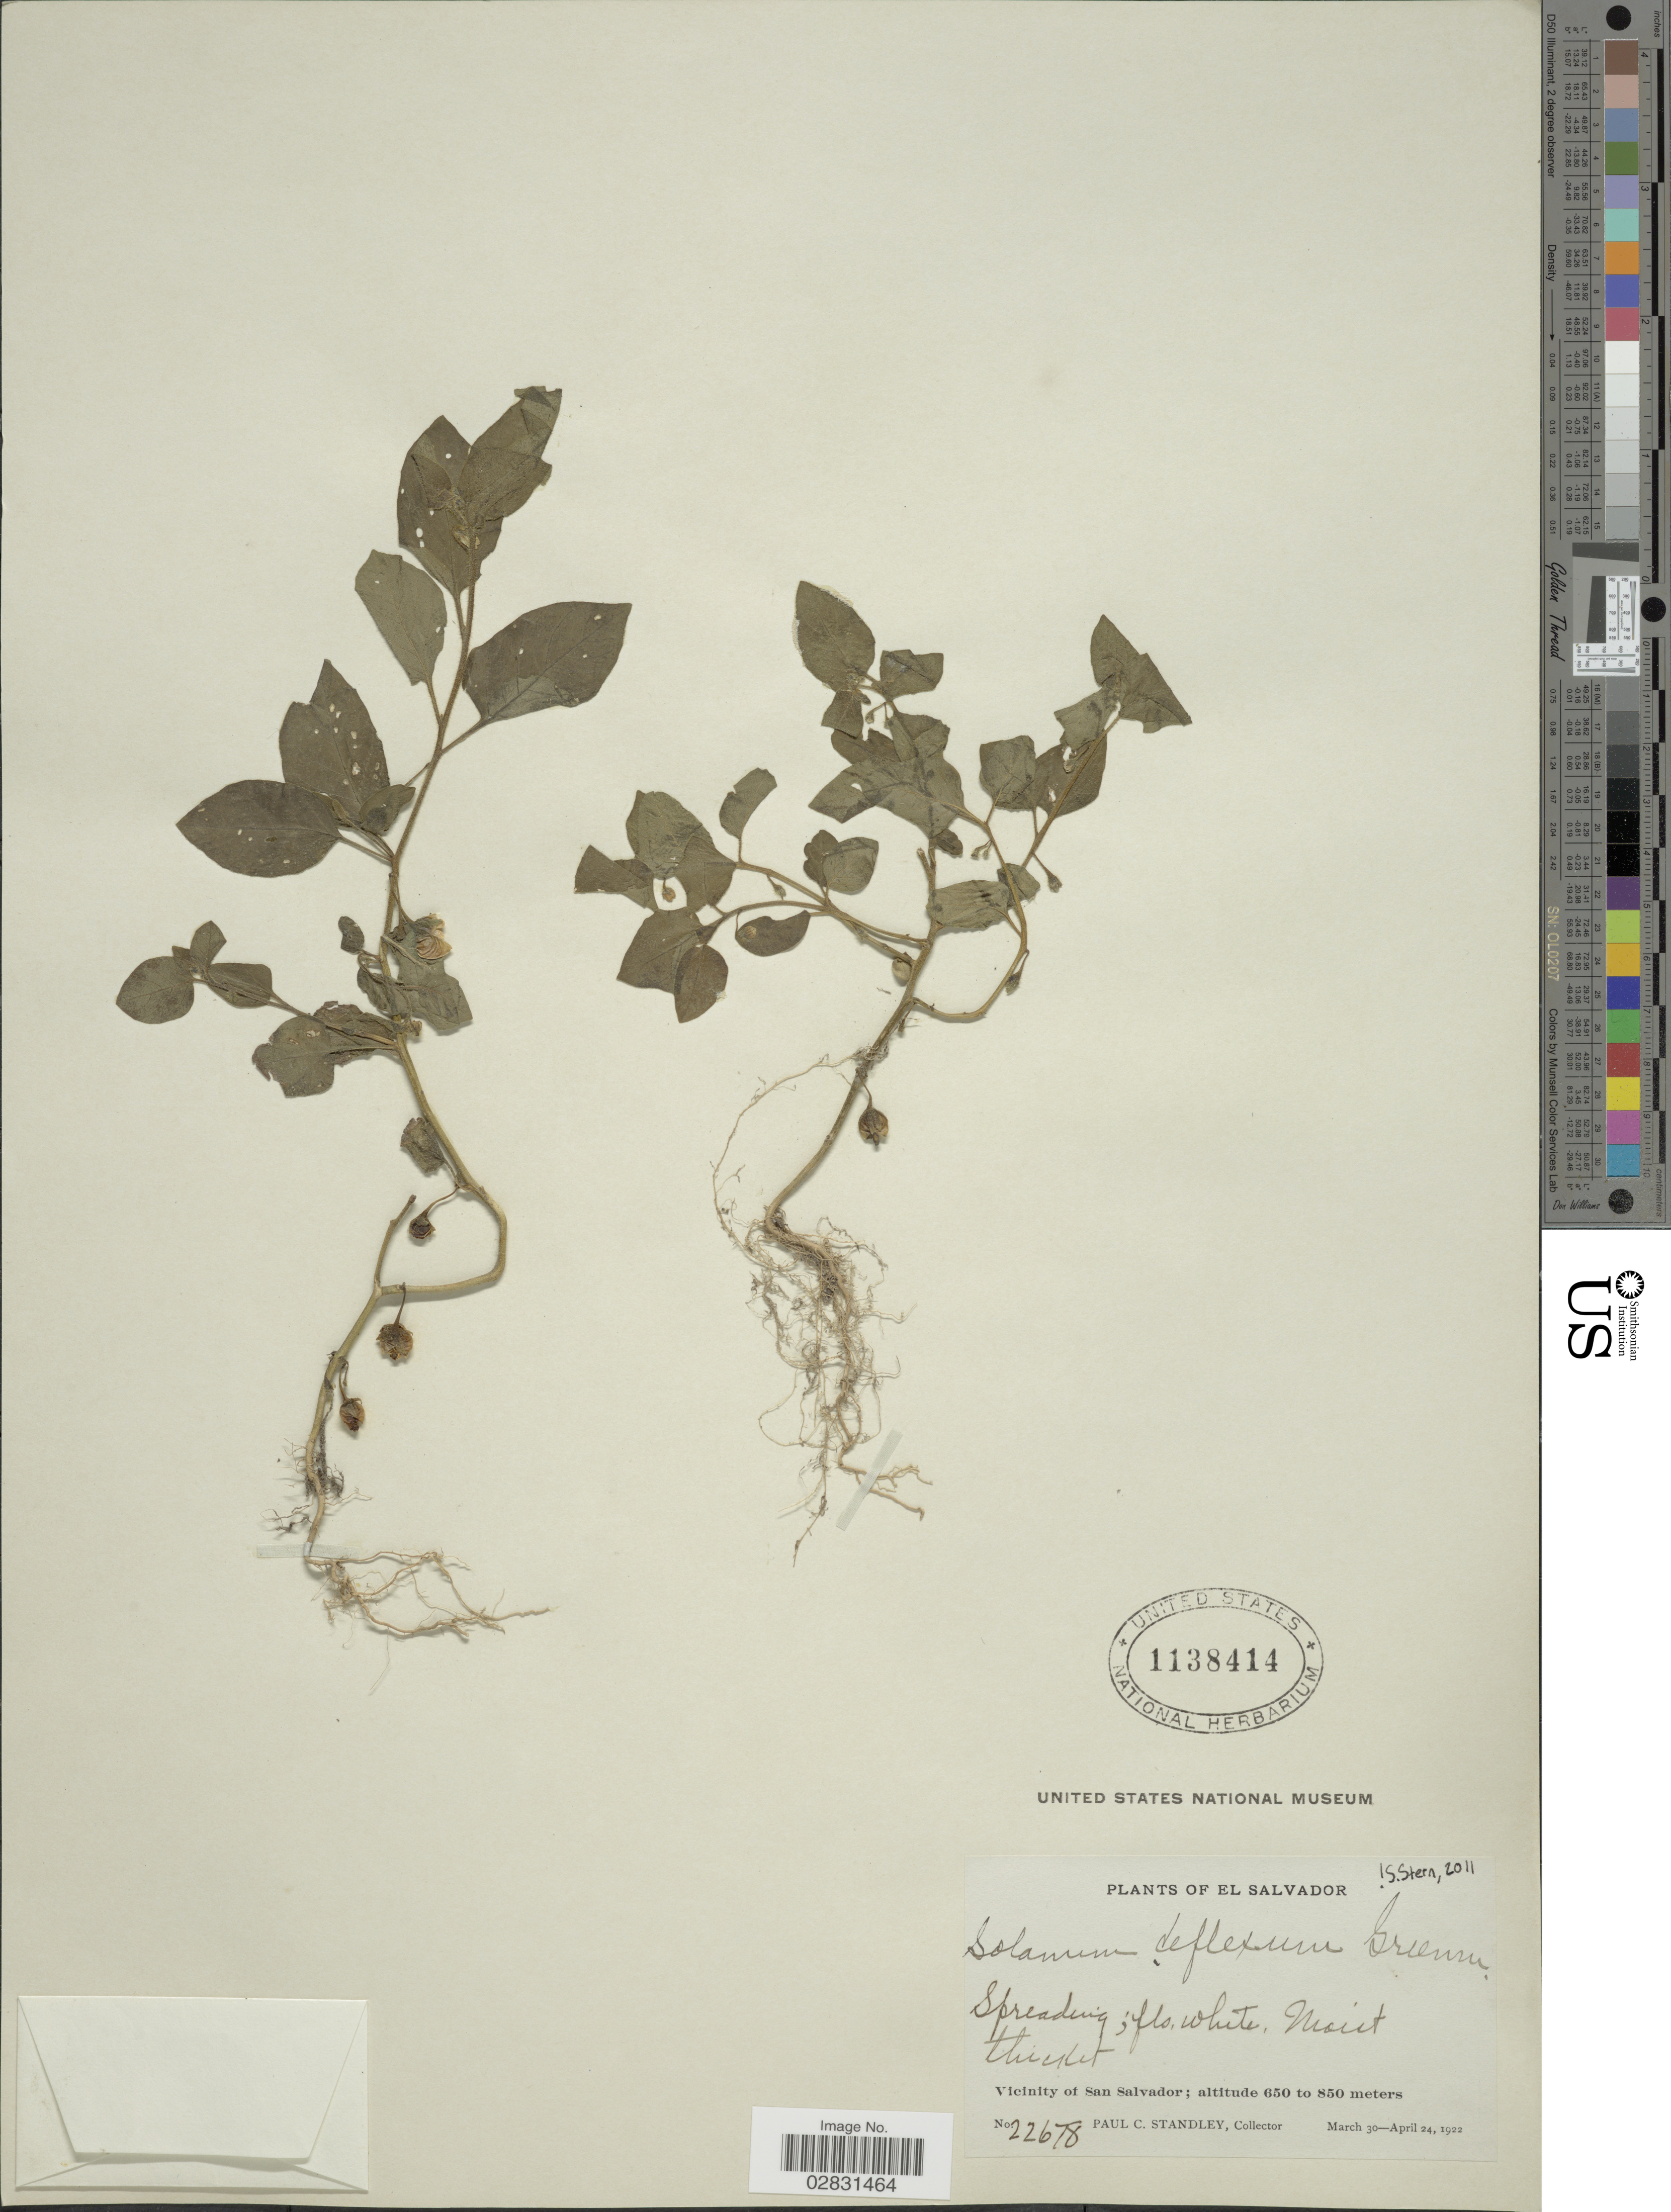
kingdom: Plantae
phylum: Tracheophyta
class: Magnoliopsida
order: Solanales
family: Solanaceae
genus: Solanum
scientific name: Solanum deflexum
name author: Greenm.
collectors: P. C. Standley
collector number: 22678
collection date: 1922-03-30/1922-04-24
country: El Salvador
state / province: San Salvador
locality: Vicinity of San Salvador.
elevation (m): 650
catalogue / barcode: US 1138414